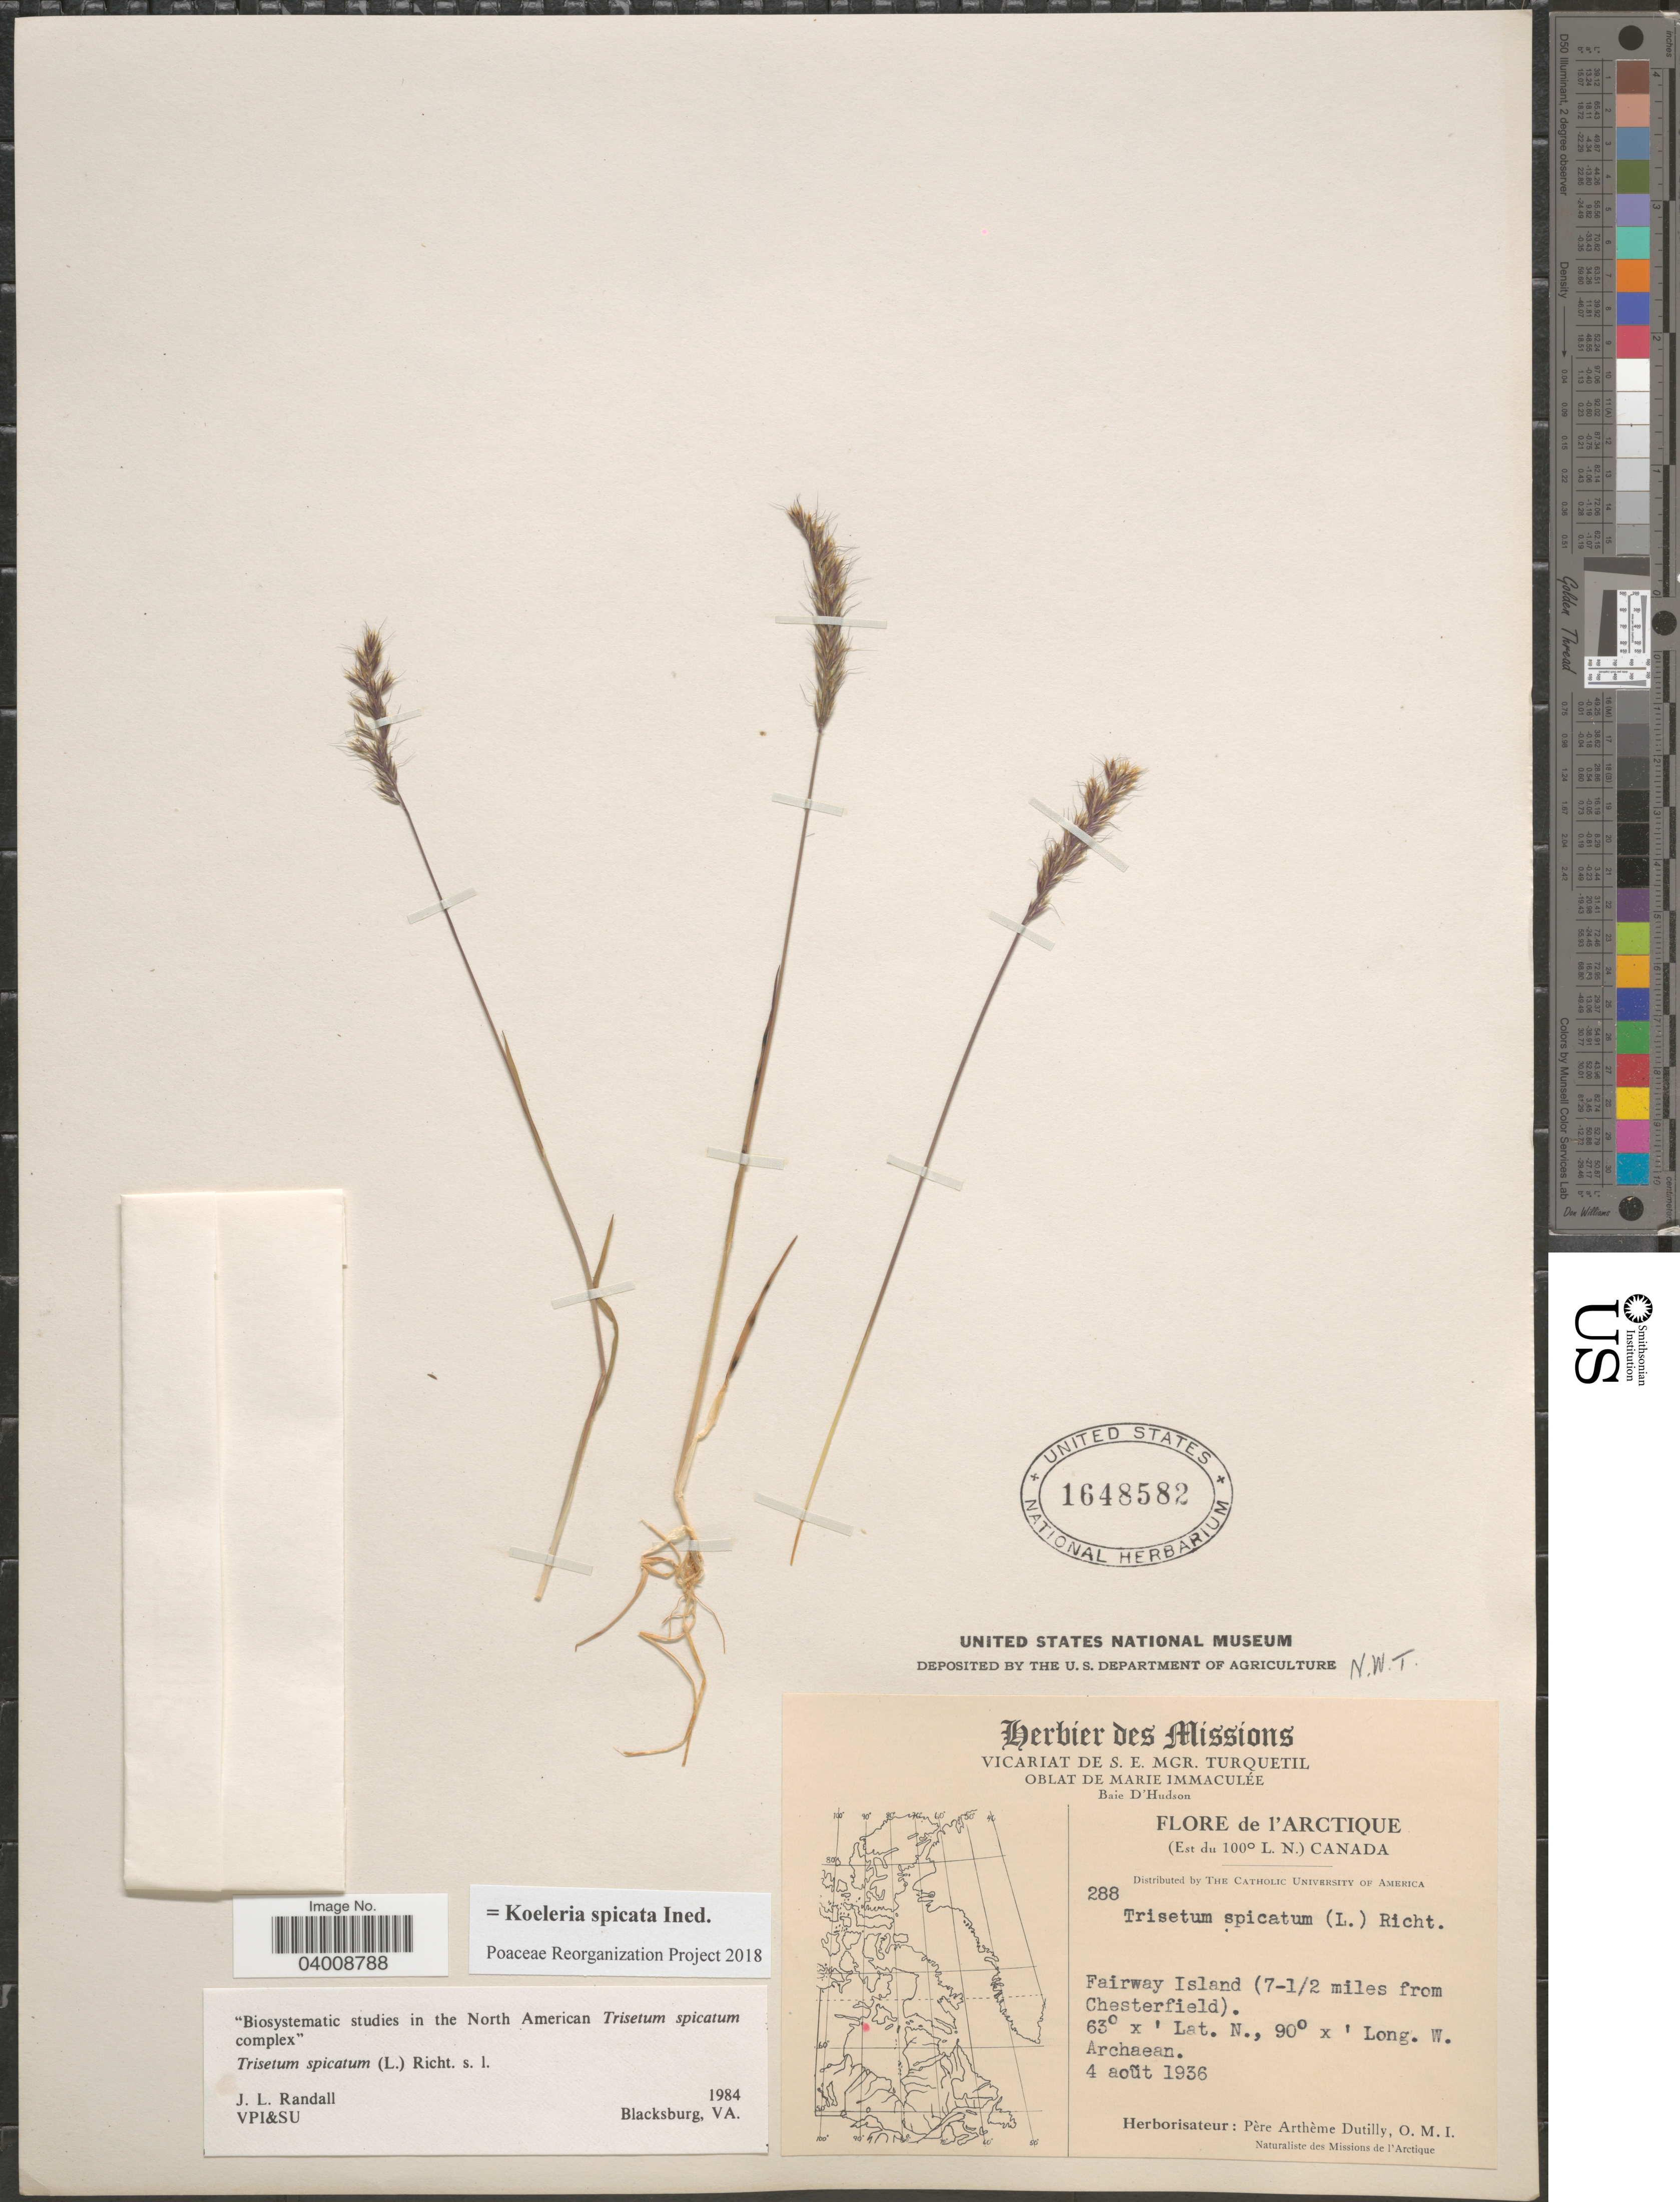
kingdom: Plantae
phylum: Tracheophyta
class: Liliopsida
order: Poales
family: Poaceae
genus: Koeleria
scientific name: Koeleria spicata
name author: (L.) Barberá et al.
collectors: ex Herb. Pêre Arthême Dutilly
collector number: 288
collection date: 1936-08-04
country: Canada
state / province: Northwest Territories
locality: L'Arctique. (Est du 100° L. N.). Fairway Island (7-1/2 miles from Chesterfield).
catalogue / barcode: US 1648582